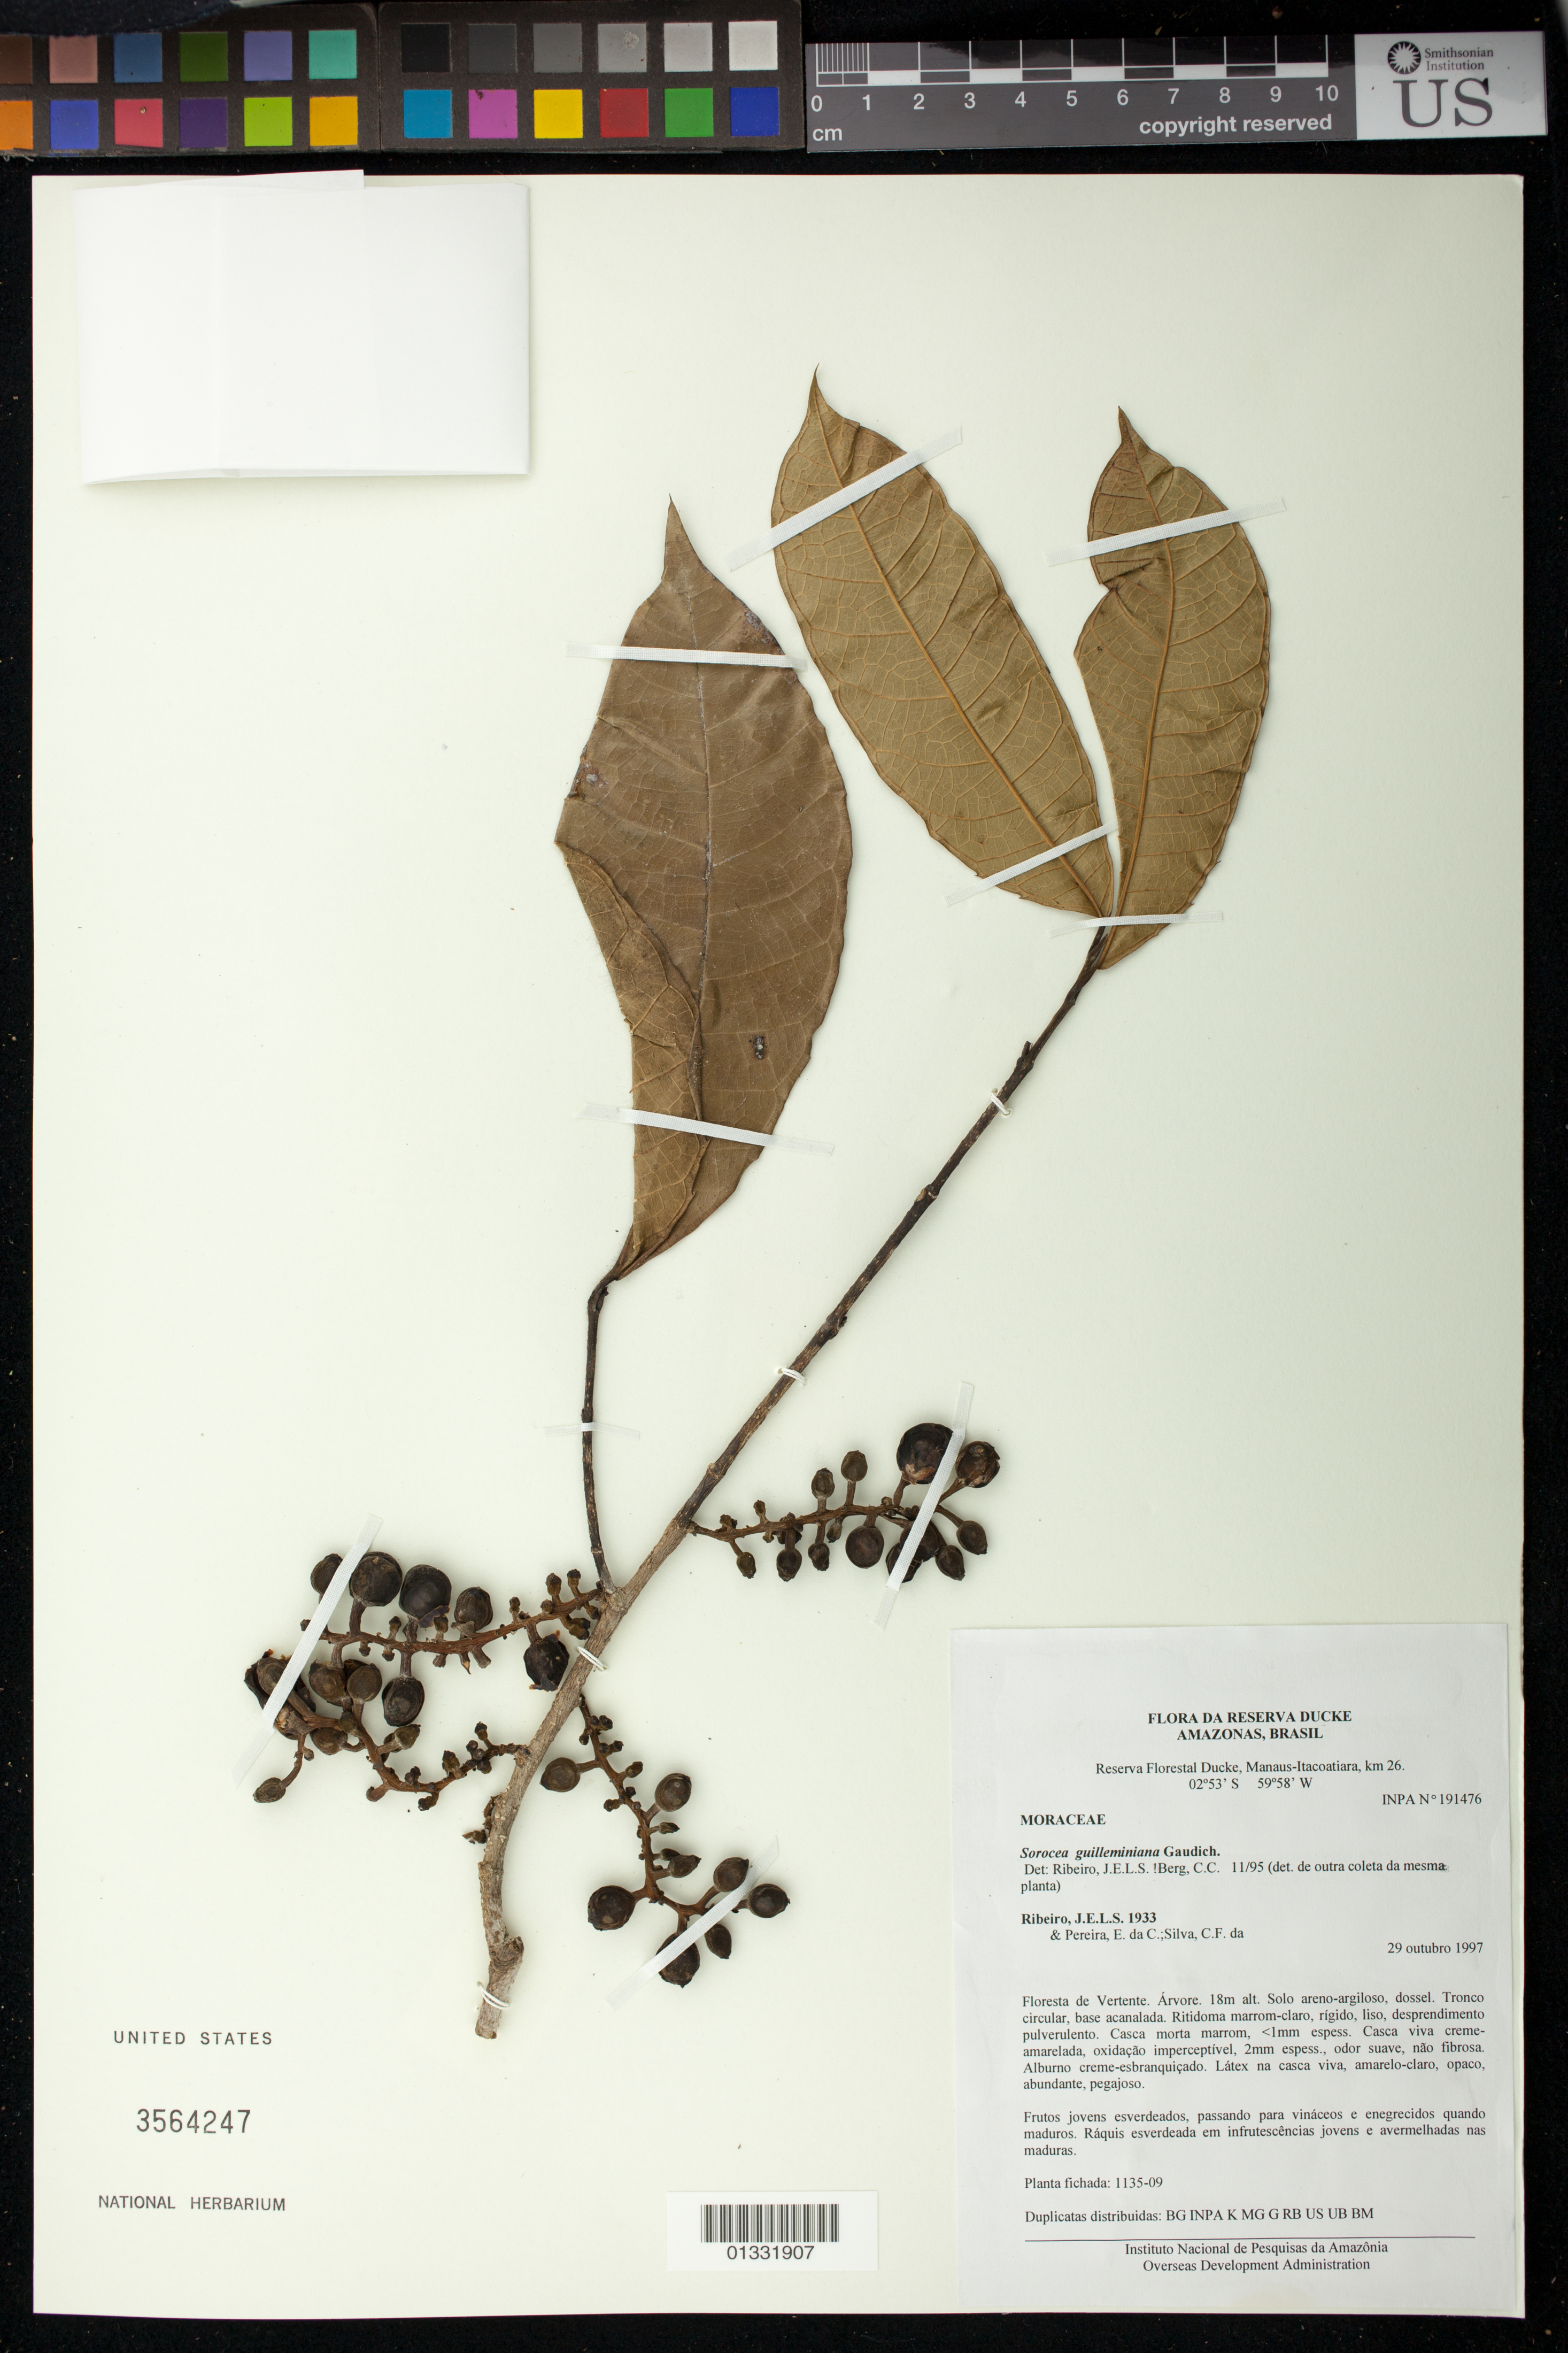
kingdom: Plantae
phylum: Tracheophyta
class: Magnoliopsida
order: Rosales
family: Moraceae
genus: Sorocea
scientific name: Sorocea guilleminiana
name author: Gaudich.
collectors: J. E.L. S. Ribeiro, E. C. Pereira & C. F. Silva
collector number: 1933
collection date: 1997-10-29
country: Brazil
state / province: Amazonas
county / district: Manaus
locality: Reserva Florestal Ducke, Manaus-Itacoatiara, km 26. Planta fichada: 1135-09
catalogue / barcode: US 3564247